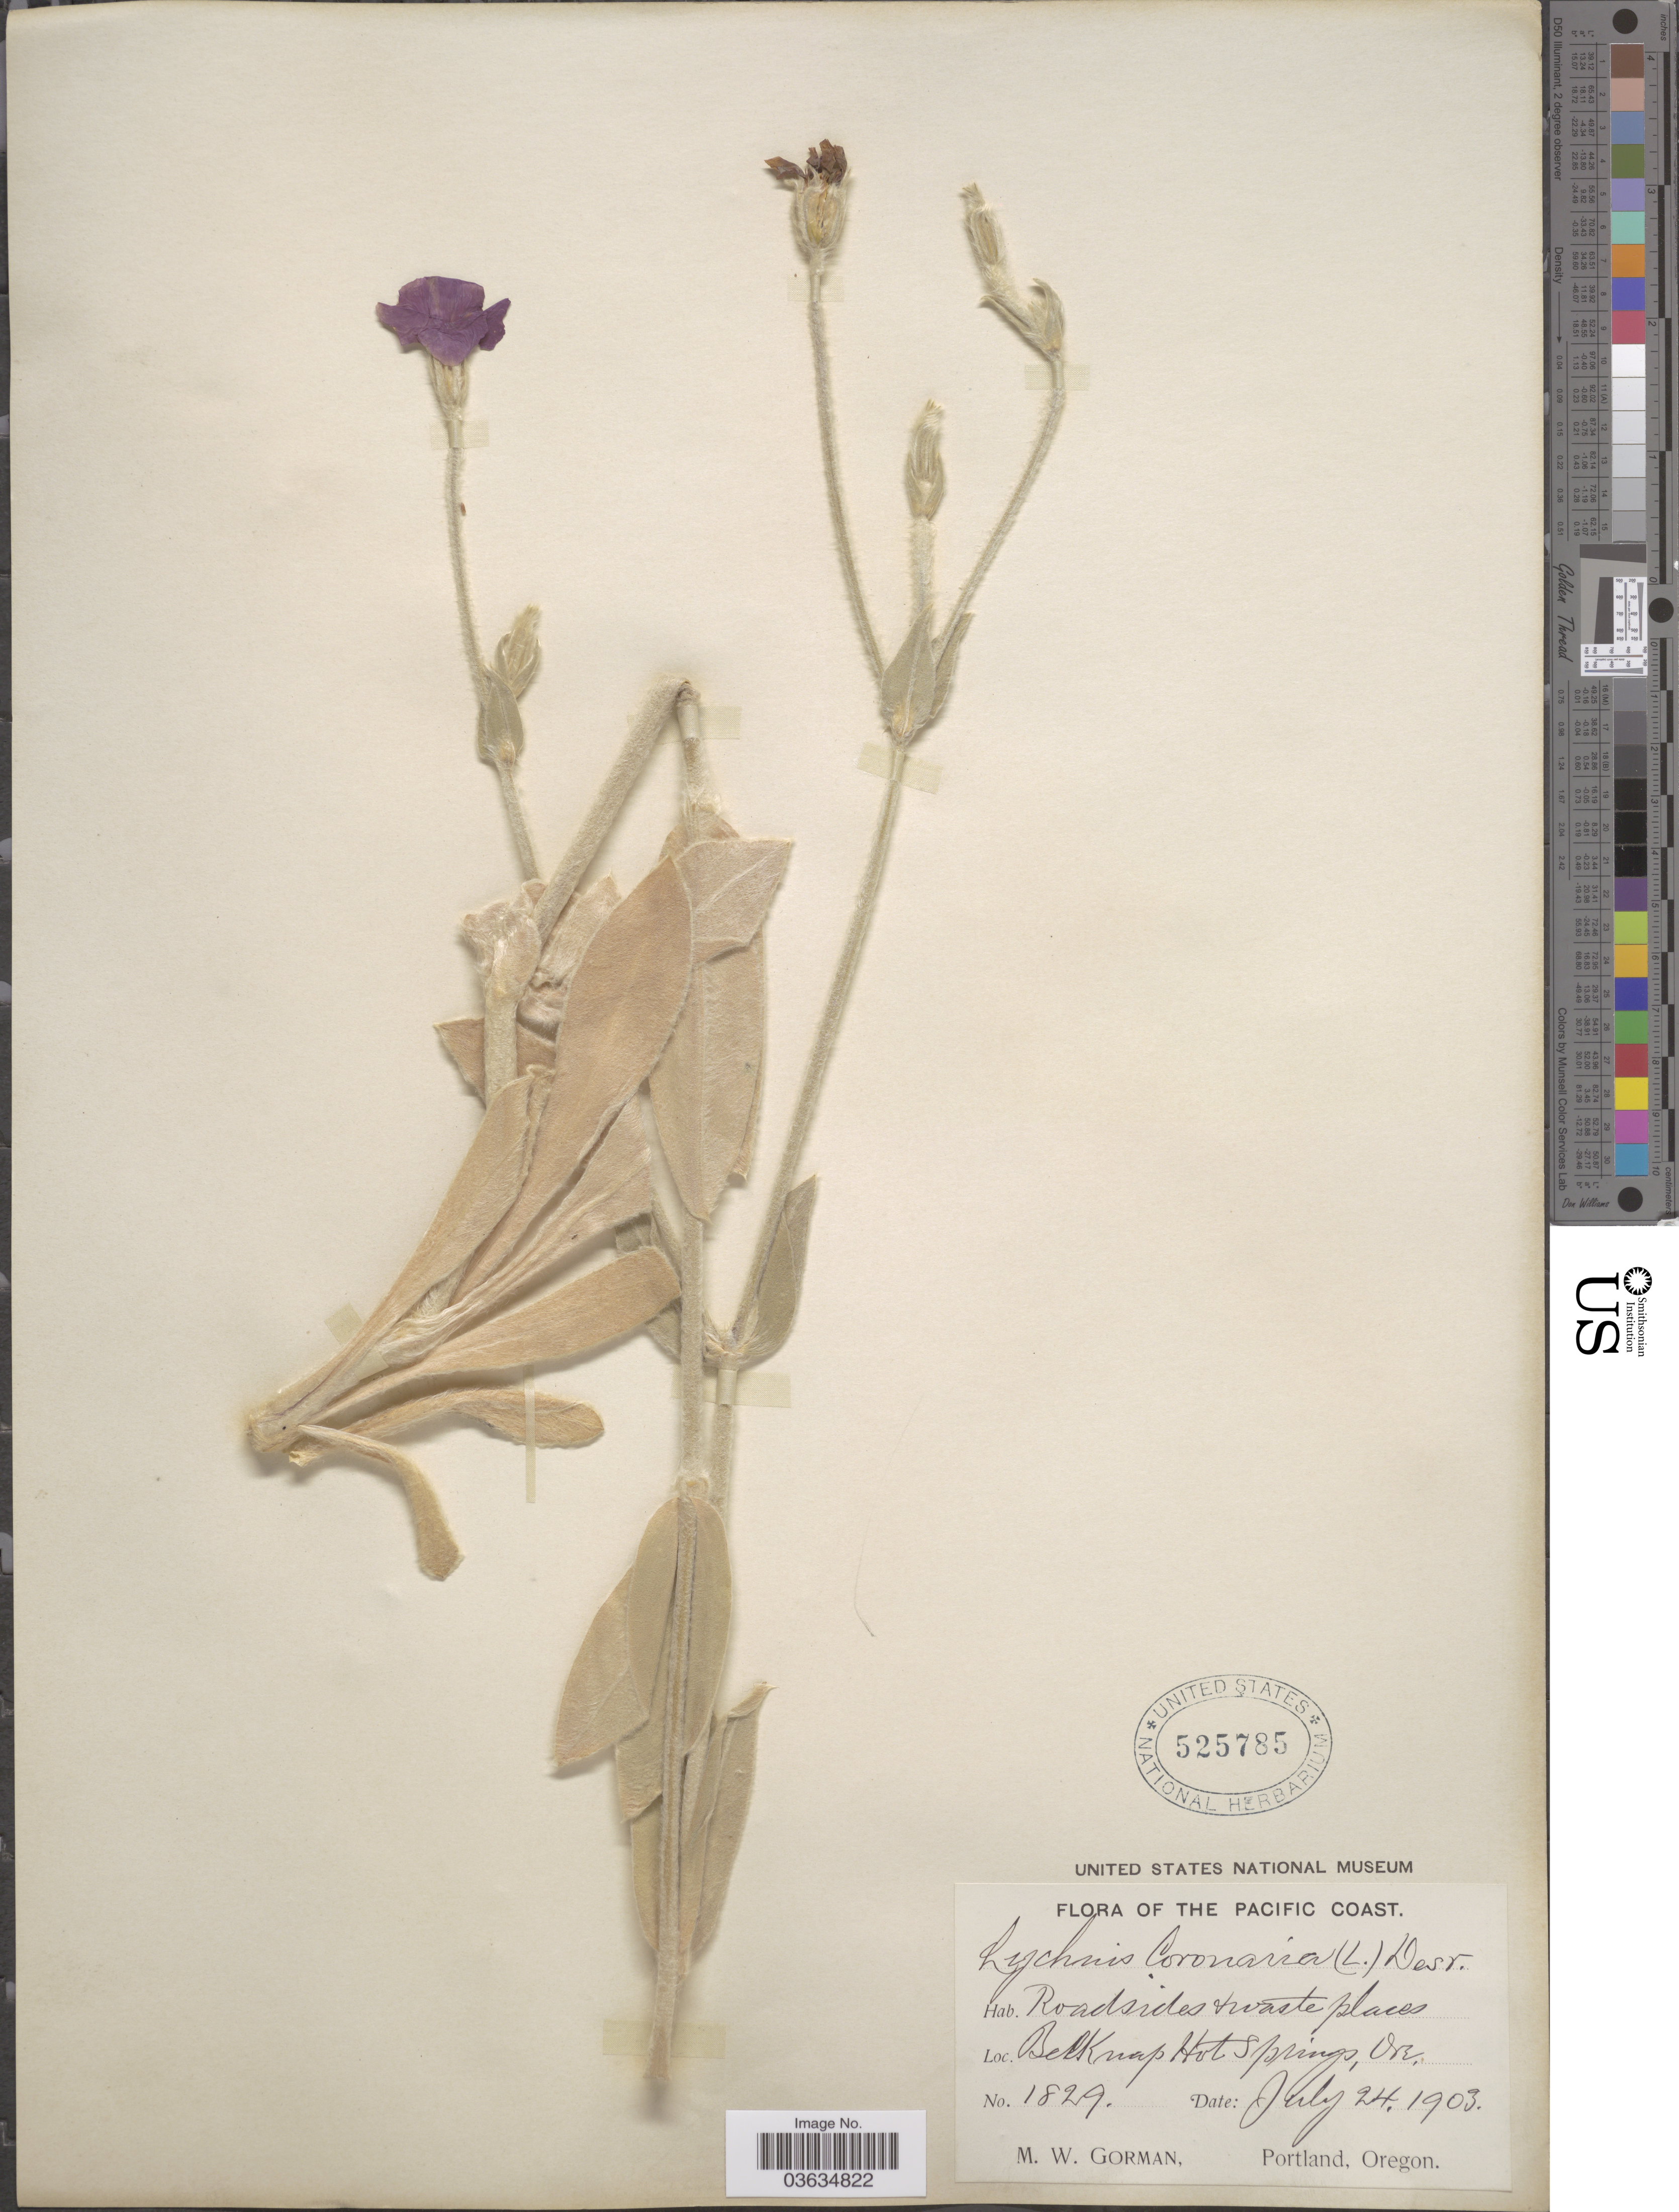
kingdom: Plantae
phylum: Tracheophyta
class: Magnoliopsida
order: Caryophyllales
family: Caryophyllaceae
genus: Silene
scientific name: Silene coronaria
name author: (L.) Clairv.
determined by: Strong, Mark T., (BOT), Smithsonian Institution - National Museum of Natural History (UNITED STATES)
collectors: M. W. Gorman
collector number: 1829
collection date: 1903-07-24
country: United States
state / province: Oregon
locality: Belknap Hot Springs.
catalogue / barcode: US 525785